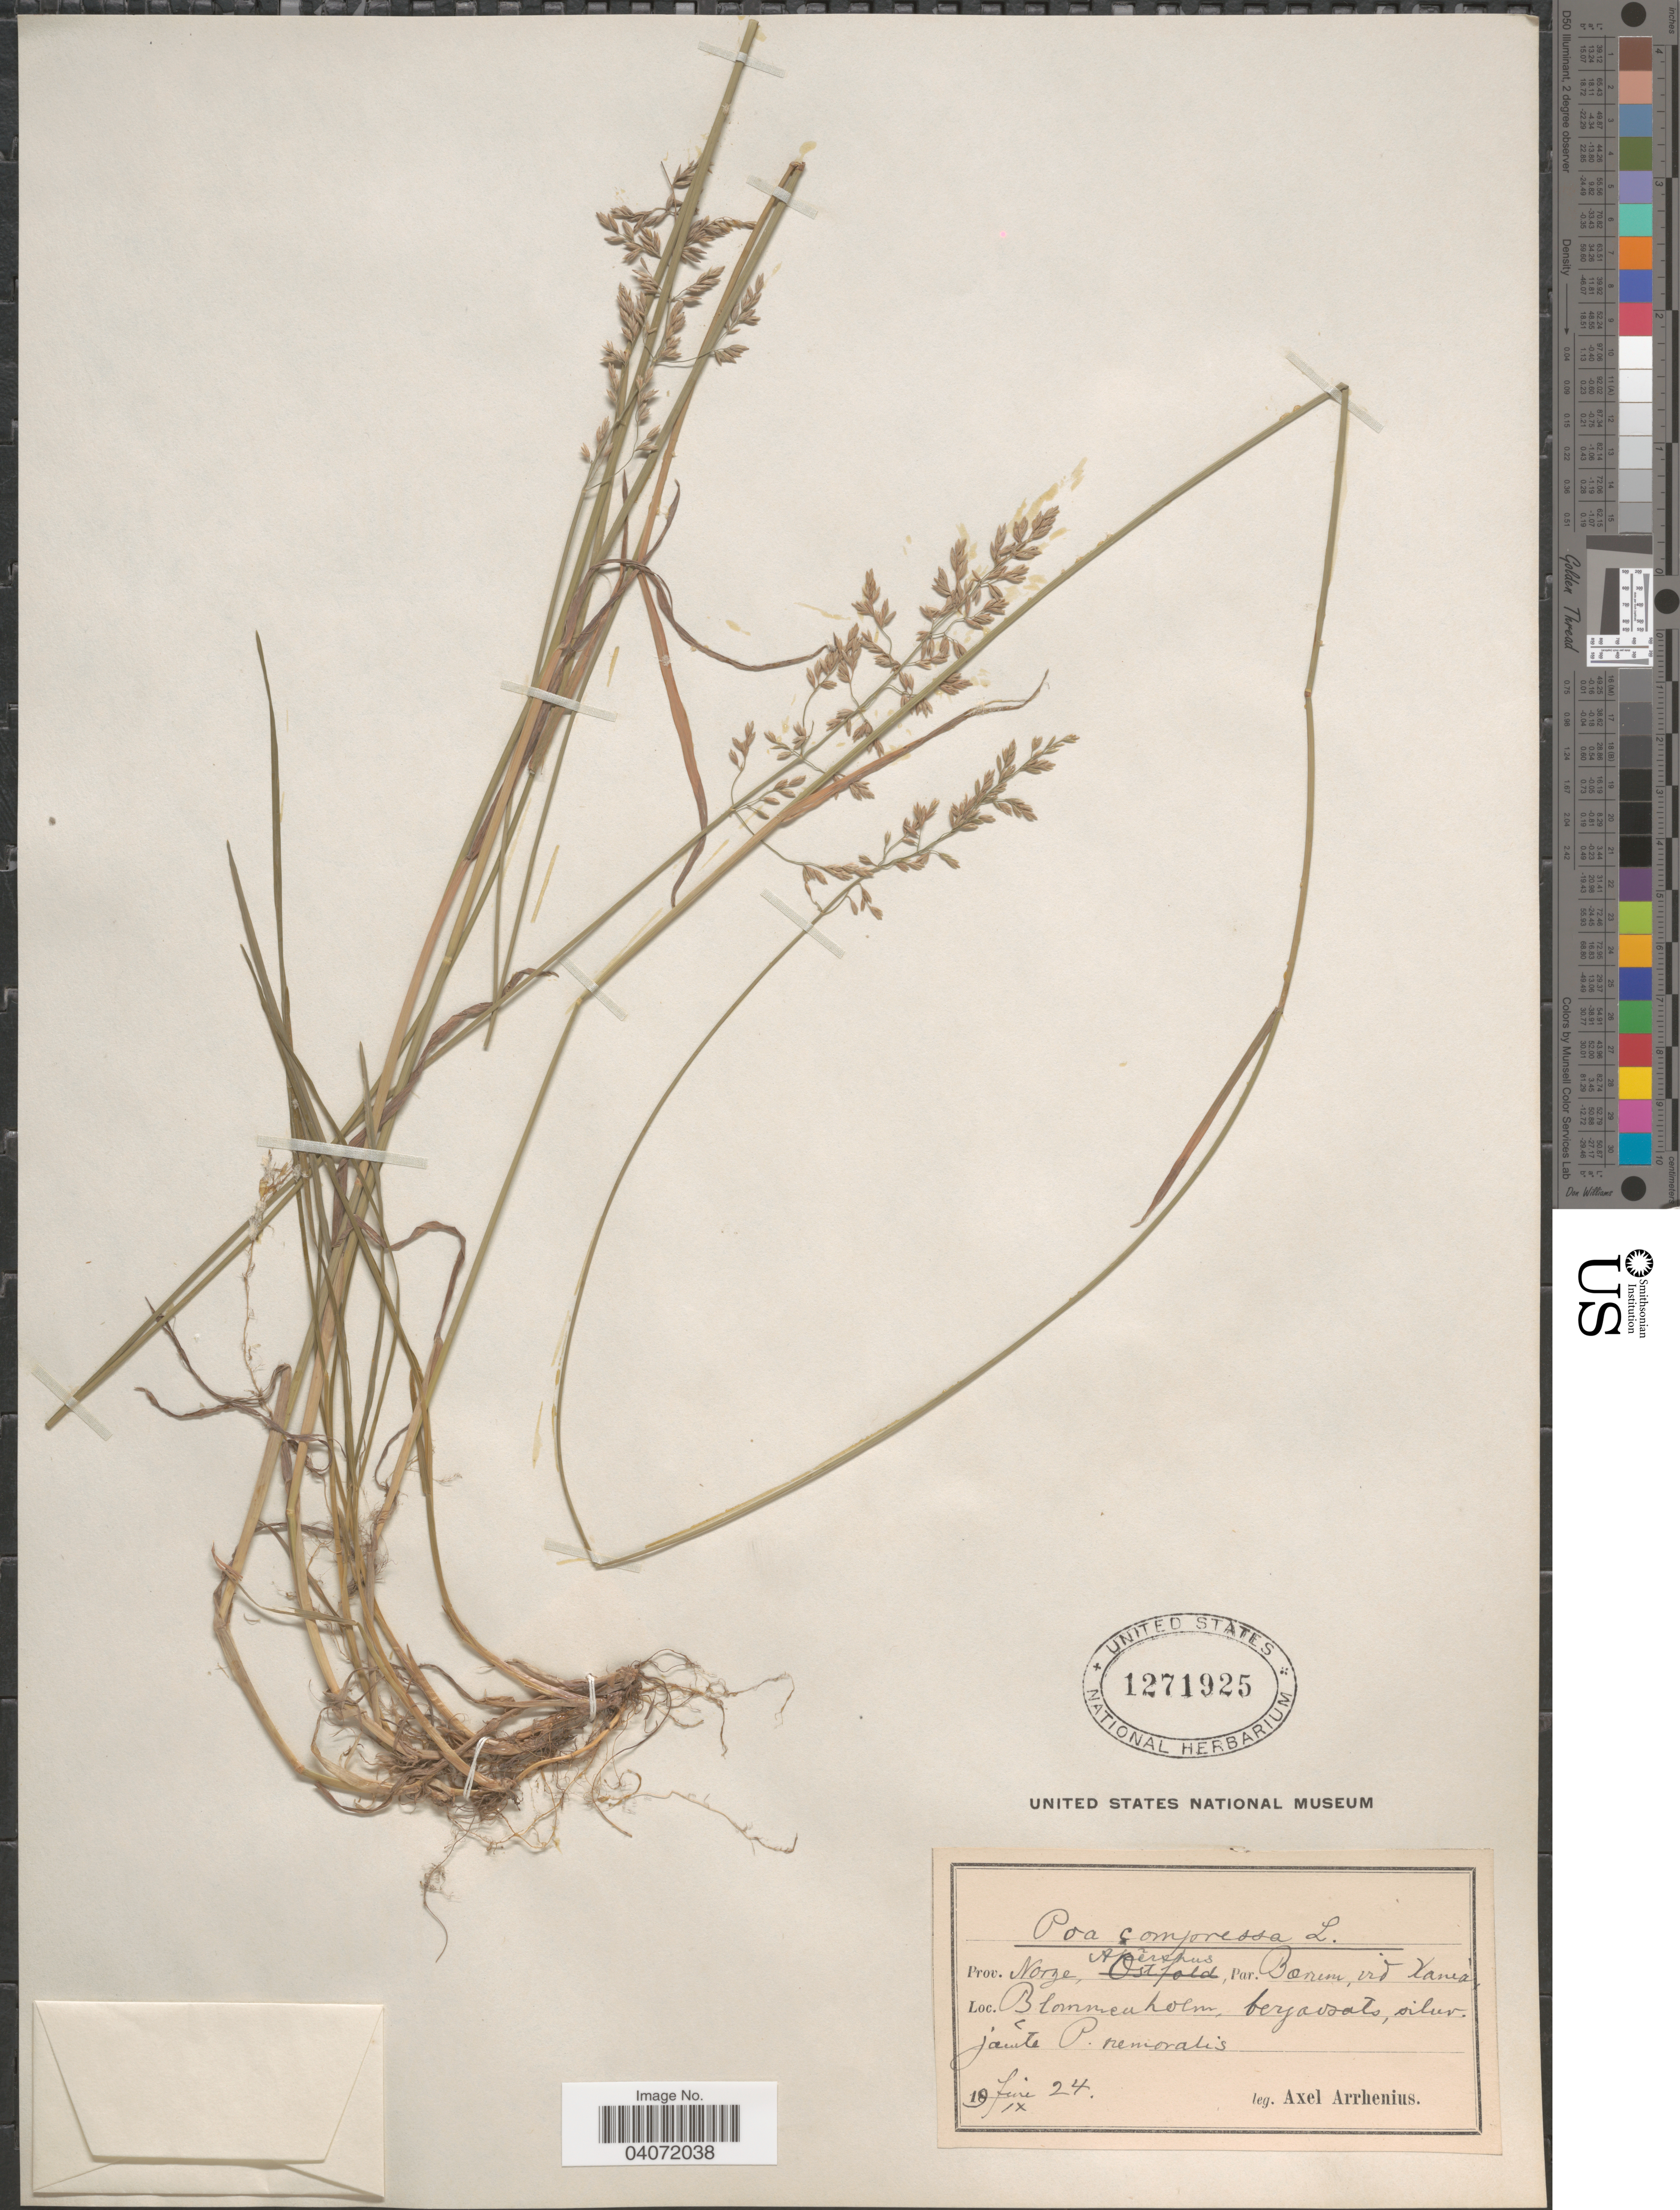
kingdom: Plantae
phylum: Tracheophyta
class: Liliopsida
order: Poales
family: Poaceae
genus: Poa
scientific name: Poa compressa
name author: L.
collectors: A. Arrhenius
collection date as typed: fin IX 1924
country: Norway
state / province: Akershus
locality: Norge. Blommenholm.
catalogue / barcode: US 1271925